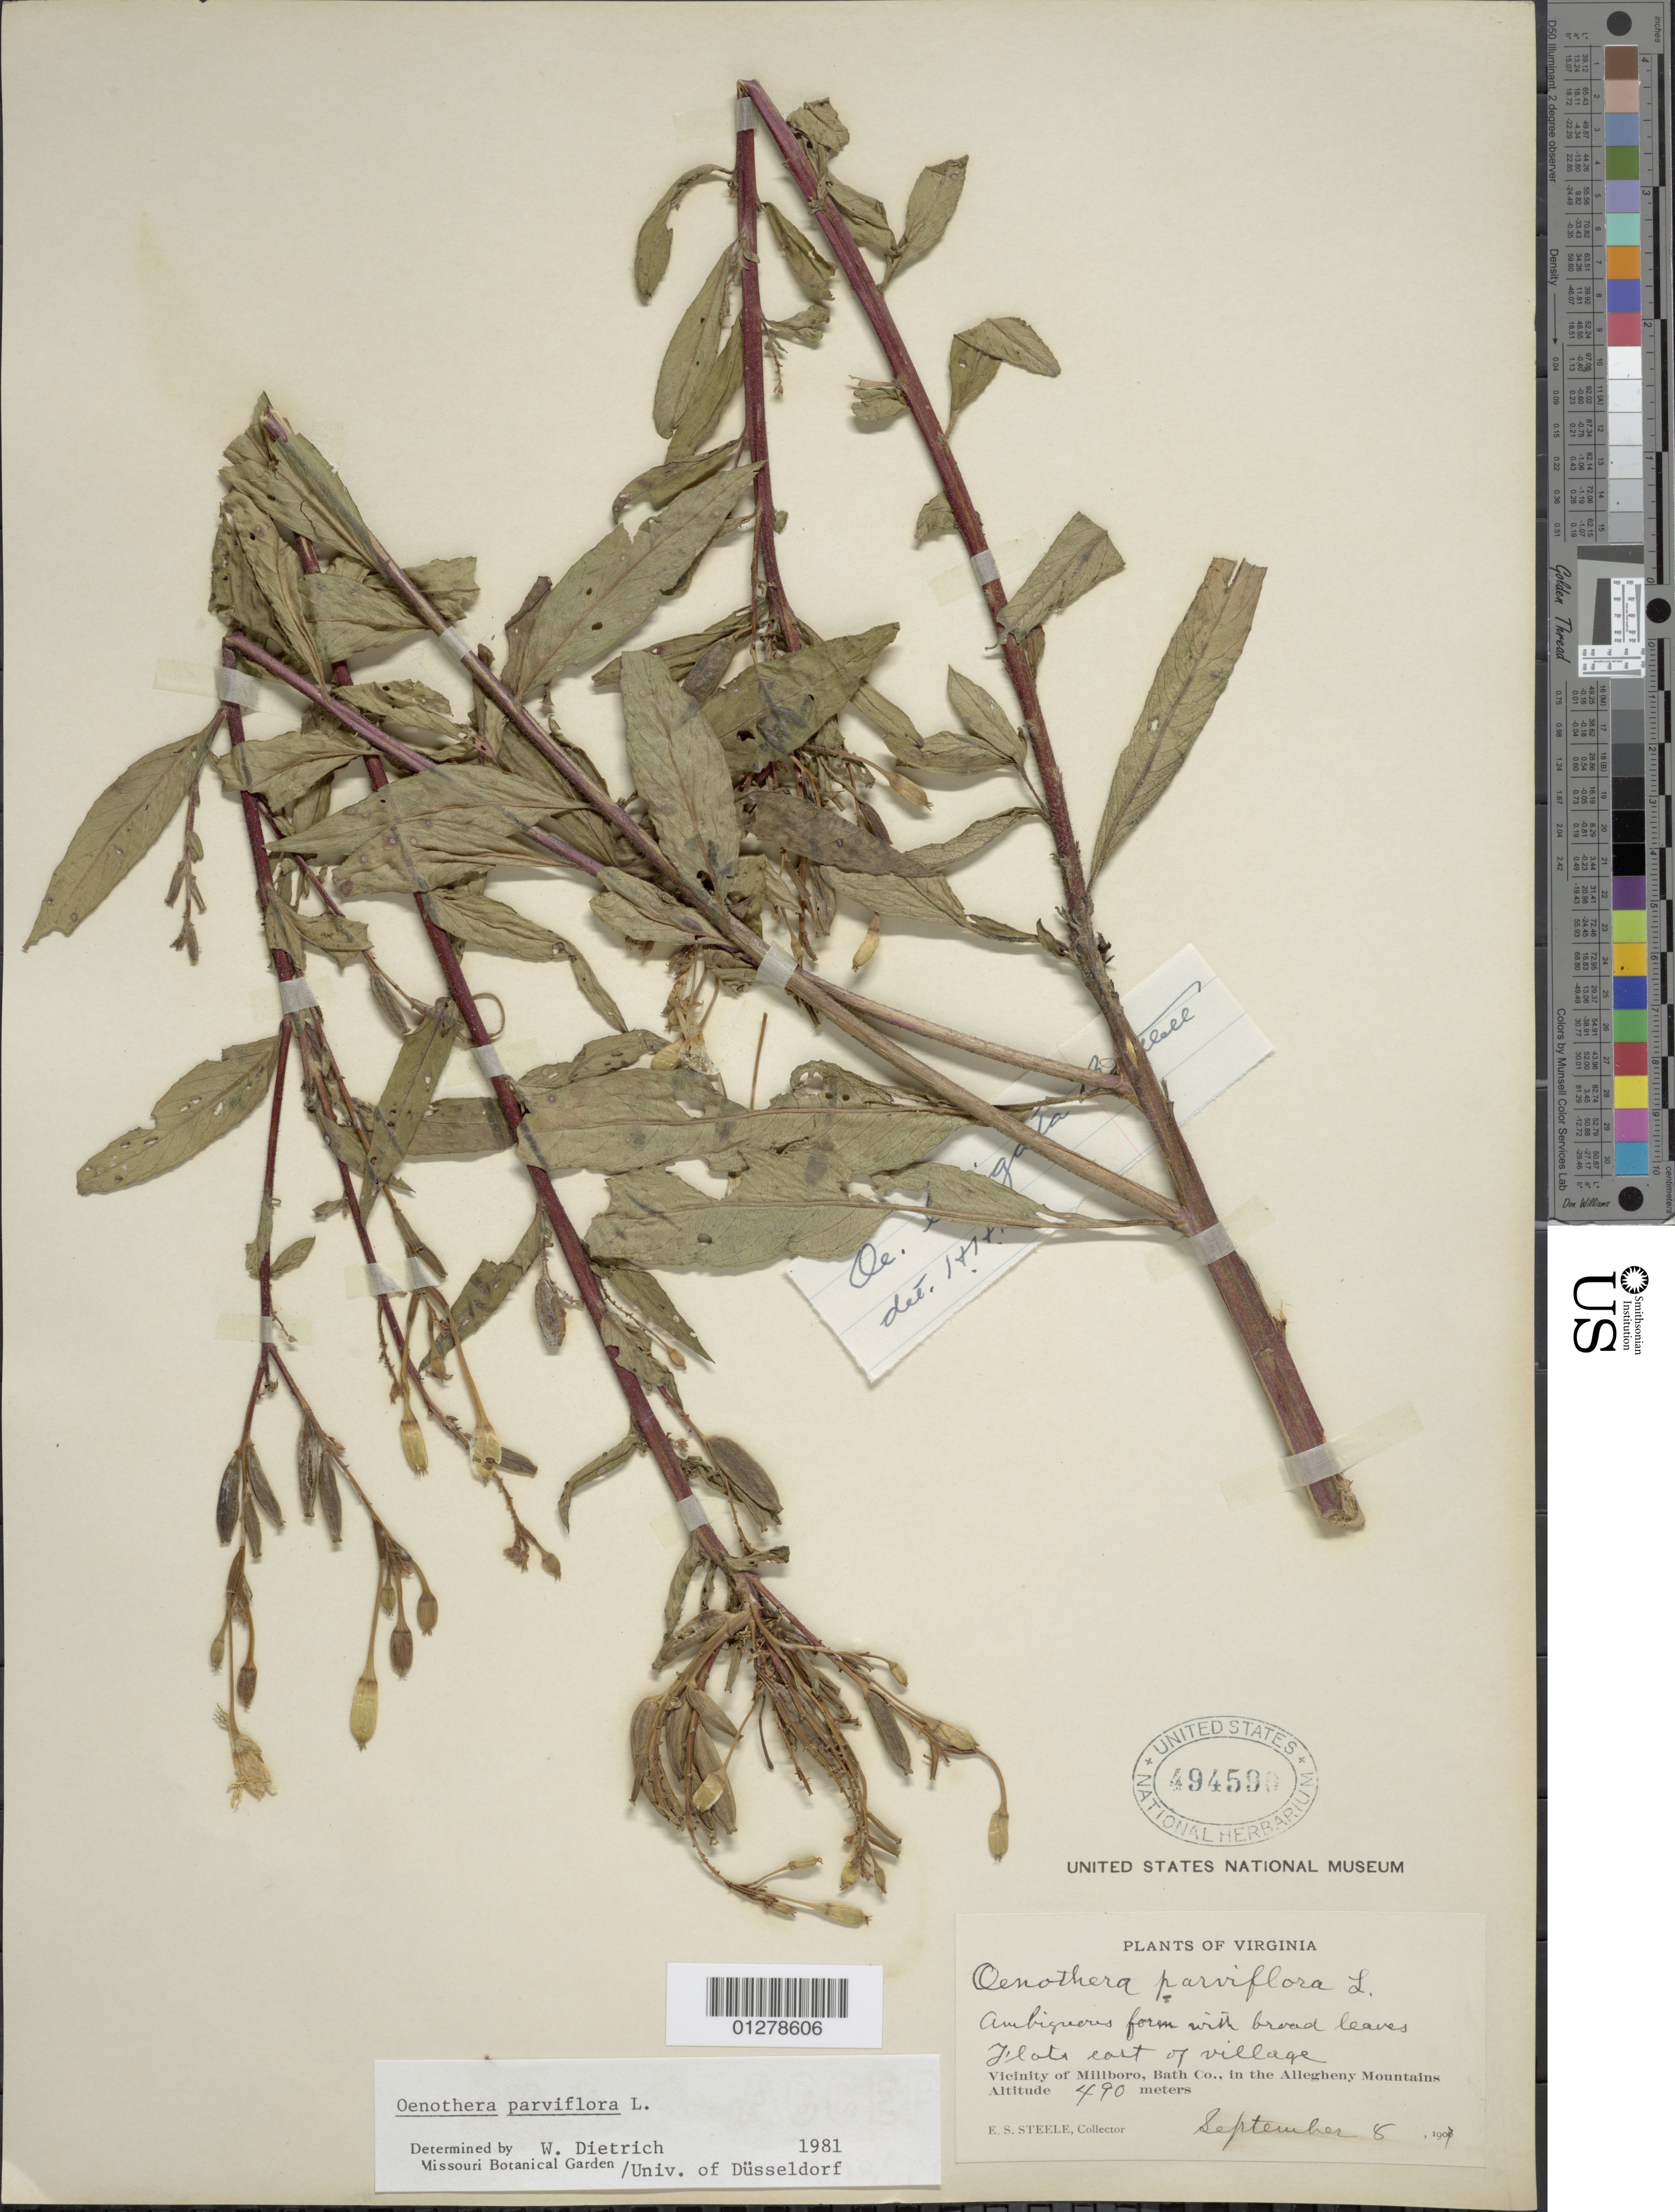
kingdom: Plantae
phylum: Tracheophyta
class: Magnoliopsida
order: Myrtales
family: Onagraceae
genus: Oenothera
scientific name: Oenothera parviflora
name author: L.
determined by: Munz, Philip A.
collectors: E. Steele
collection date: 1907-09-09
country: United States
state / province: Virginia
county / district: Bath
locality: Millboro, in the Allegheny Mts.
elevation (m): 490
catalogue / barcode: US 494590